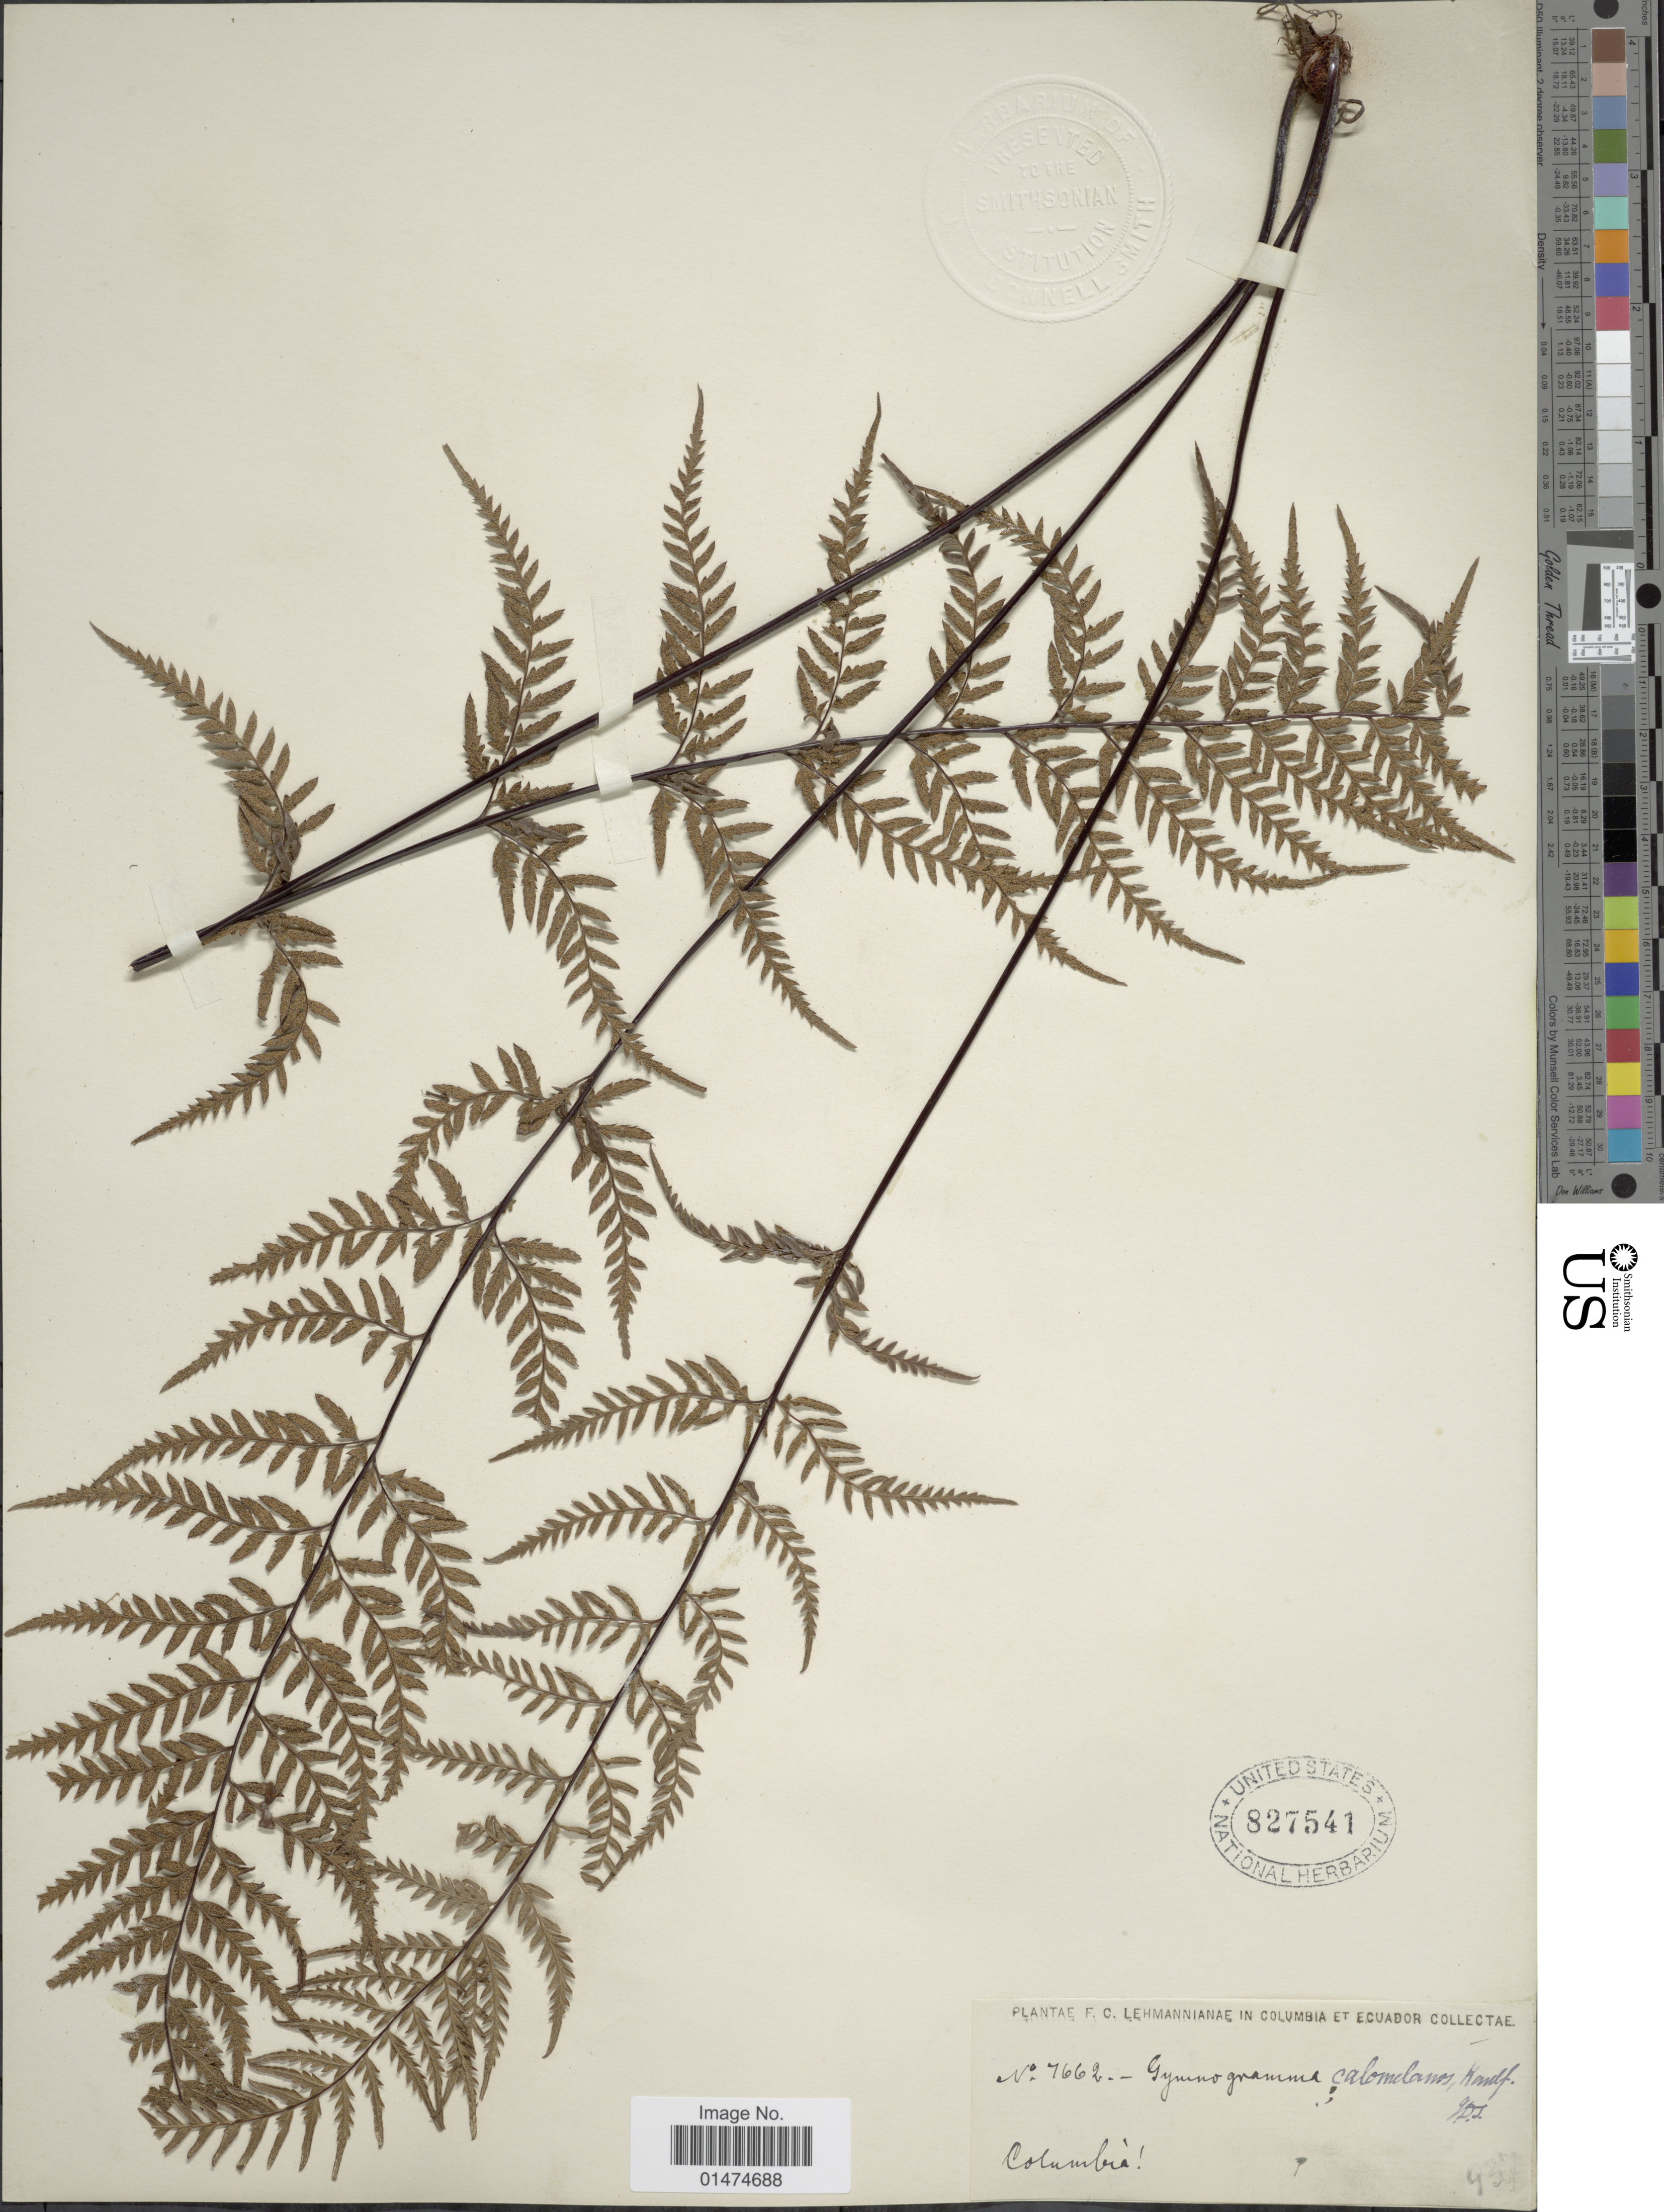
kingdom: Plantae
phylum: Tracheophyta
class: Polypodiopsida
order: Polypodiales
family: Pteridaceae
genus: Pityrogramma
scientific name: Pityrogramma calomelanos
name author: (L.) Link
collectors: F. C. Lehmann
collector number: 7662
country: Colombia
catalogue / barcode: US 827541